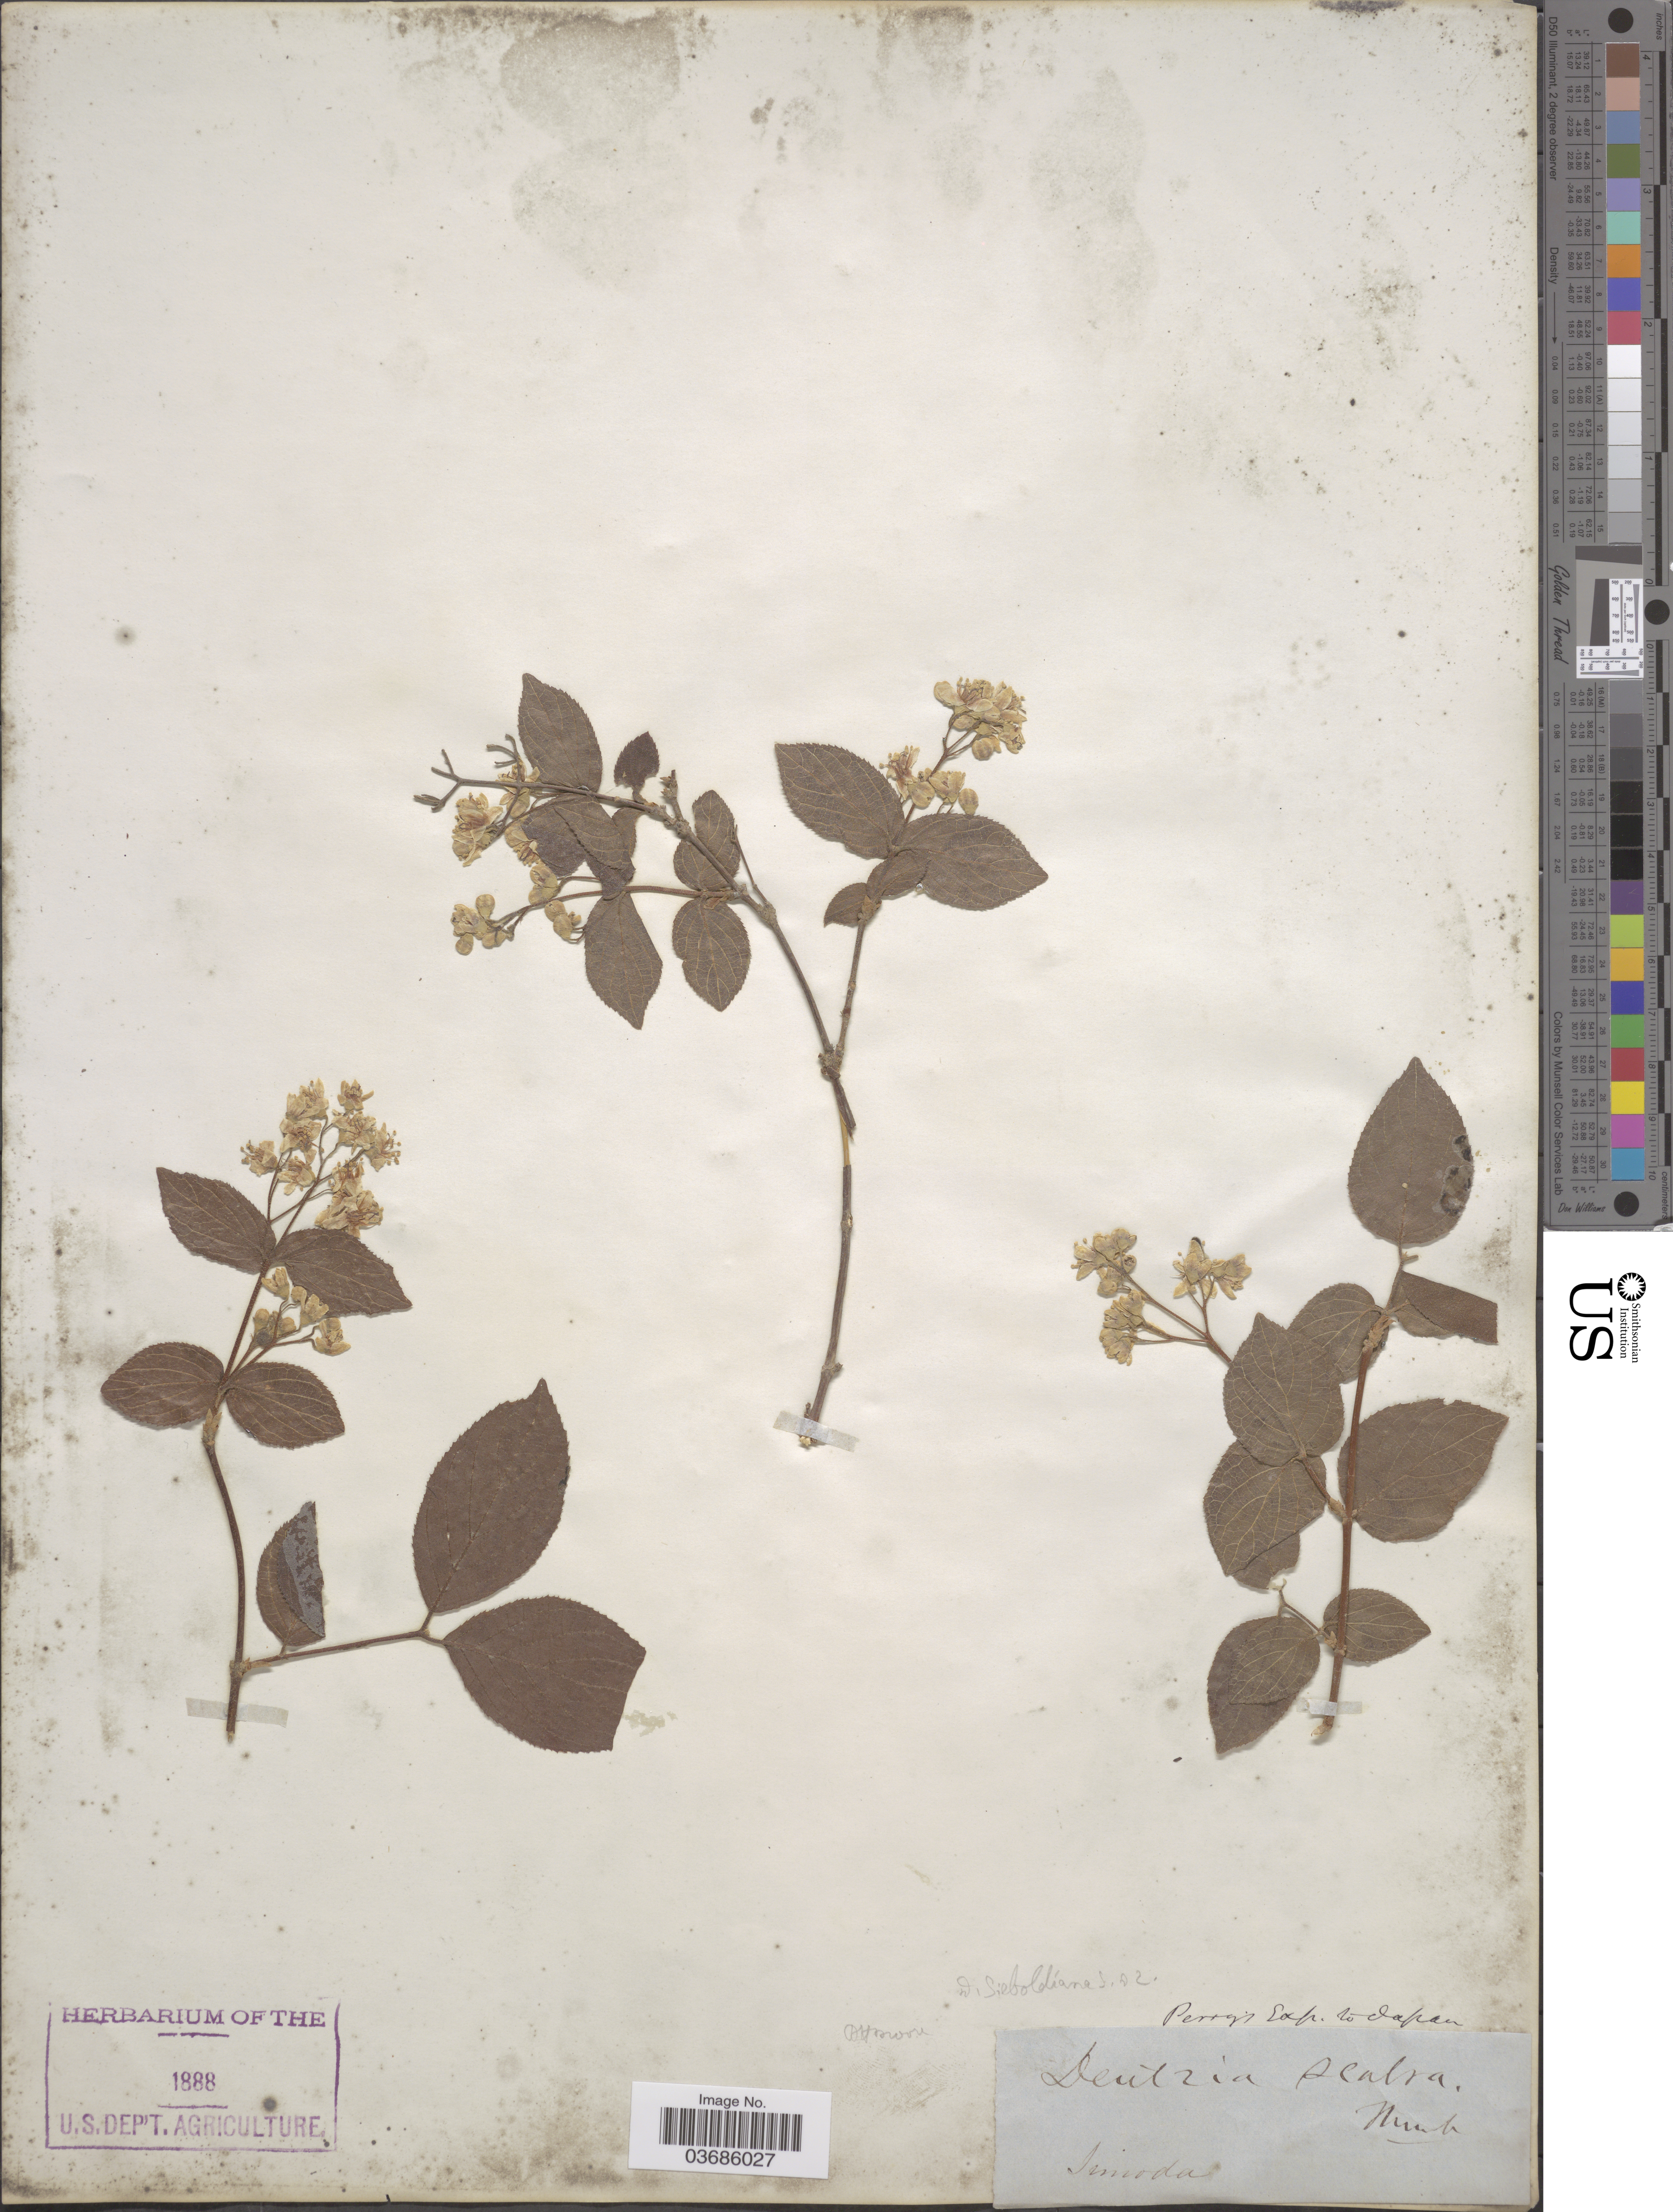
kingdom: Plantae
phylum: Tracheophyta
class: Magnoliopsida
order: Cornales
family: Hydrangeaceae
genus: Deutzia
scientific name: Deutzia sieboldiana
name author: Maxim.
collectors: Perry Exped.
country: Japan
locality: Simoda.